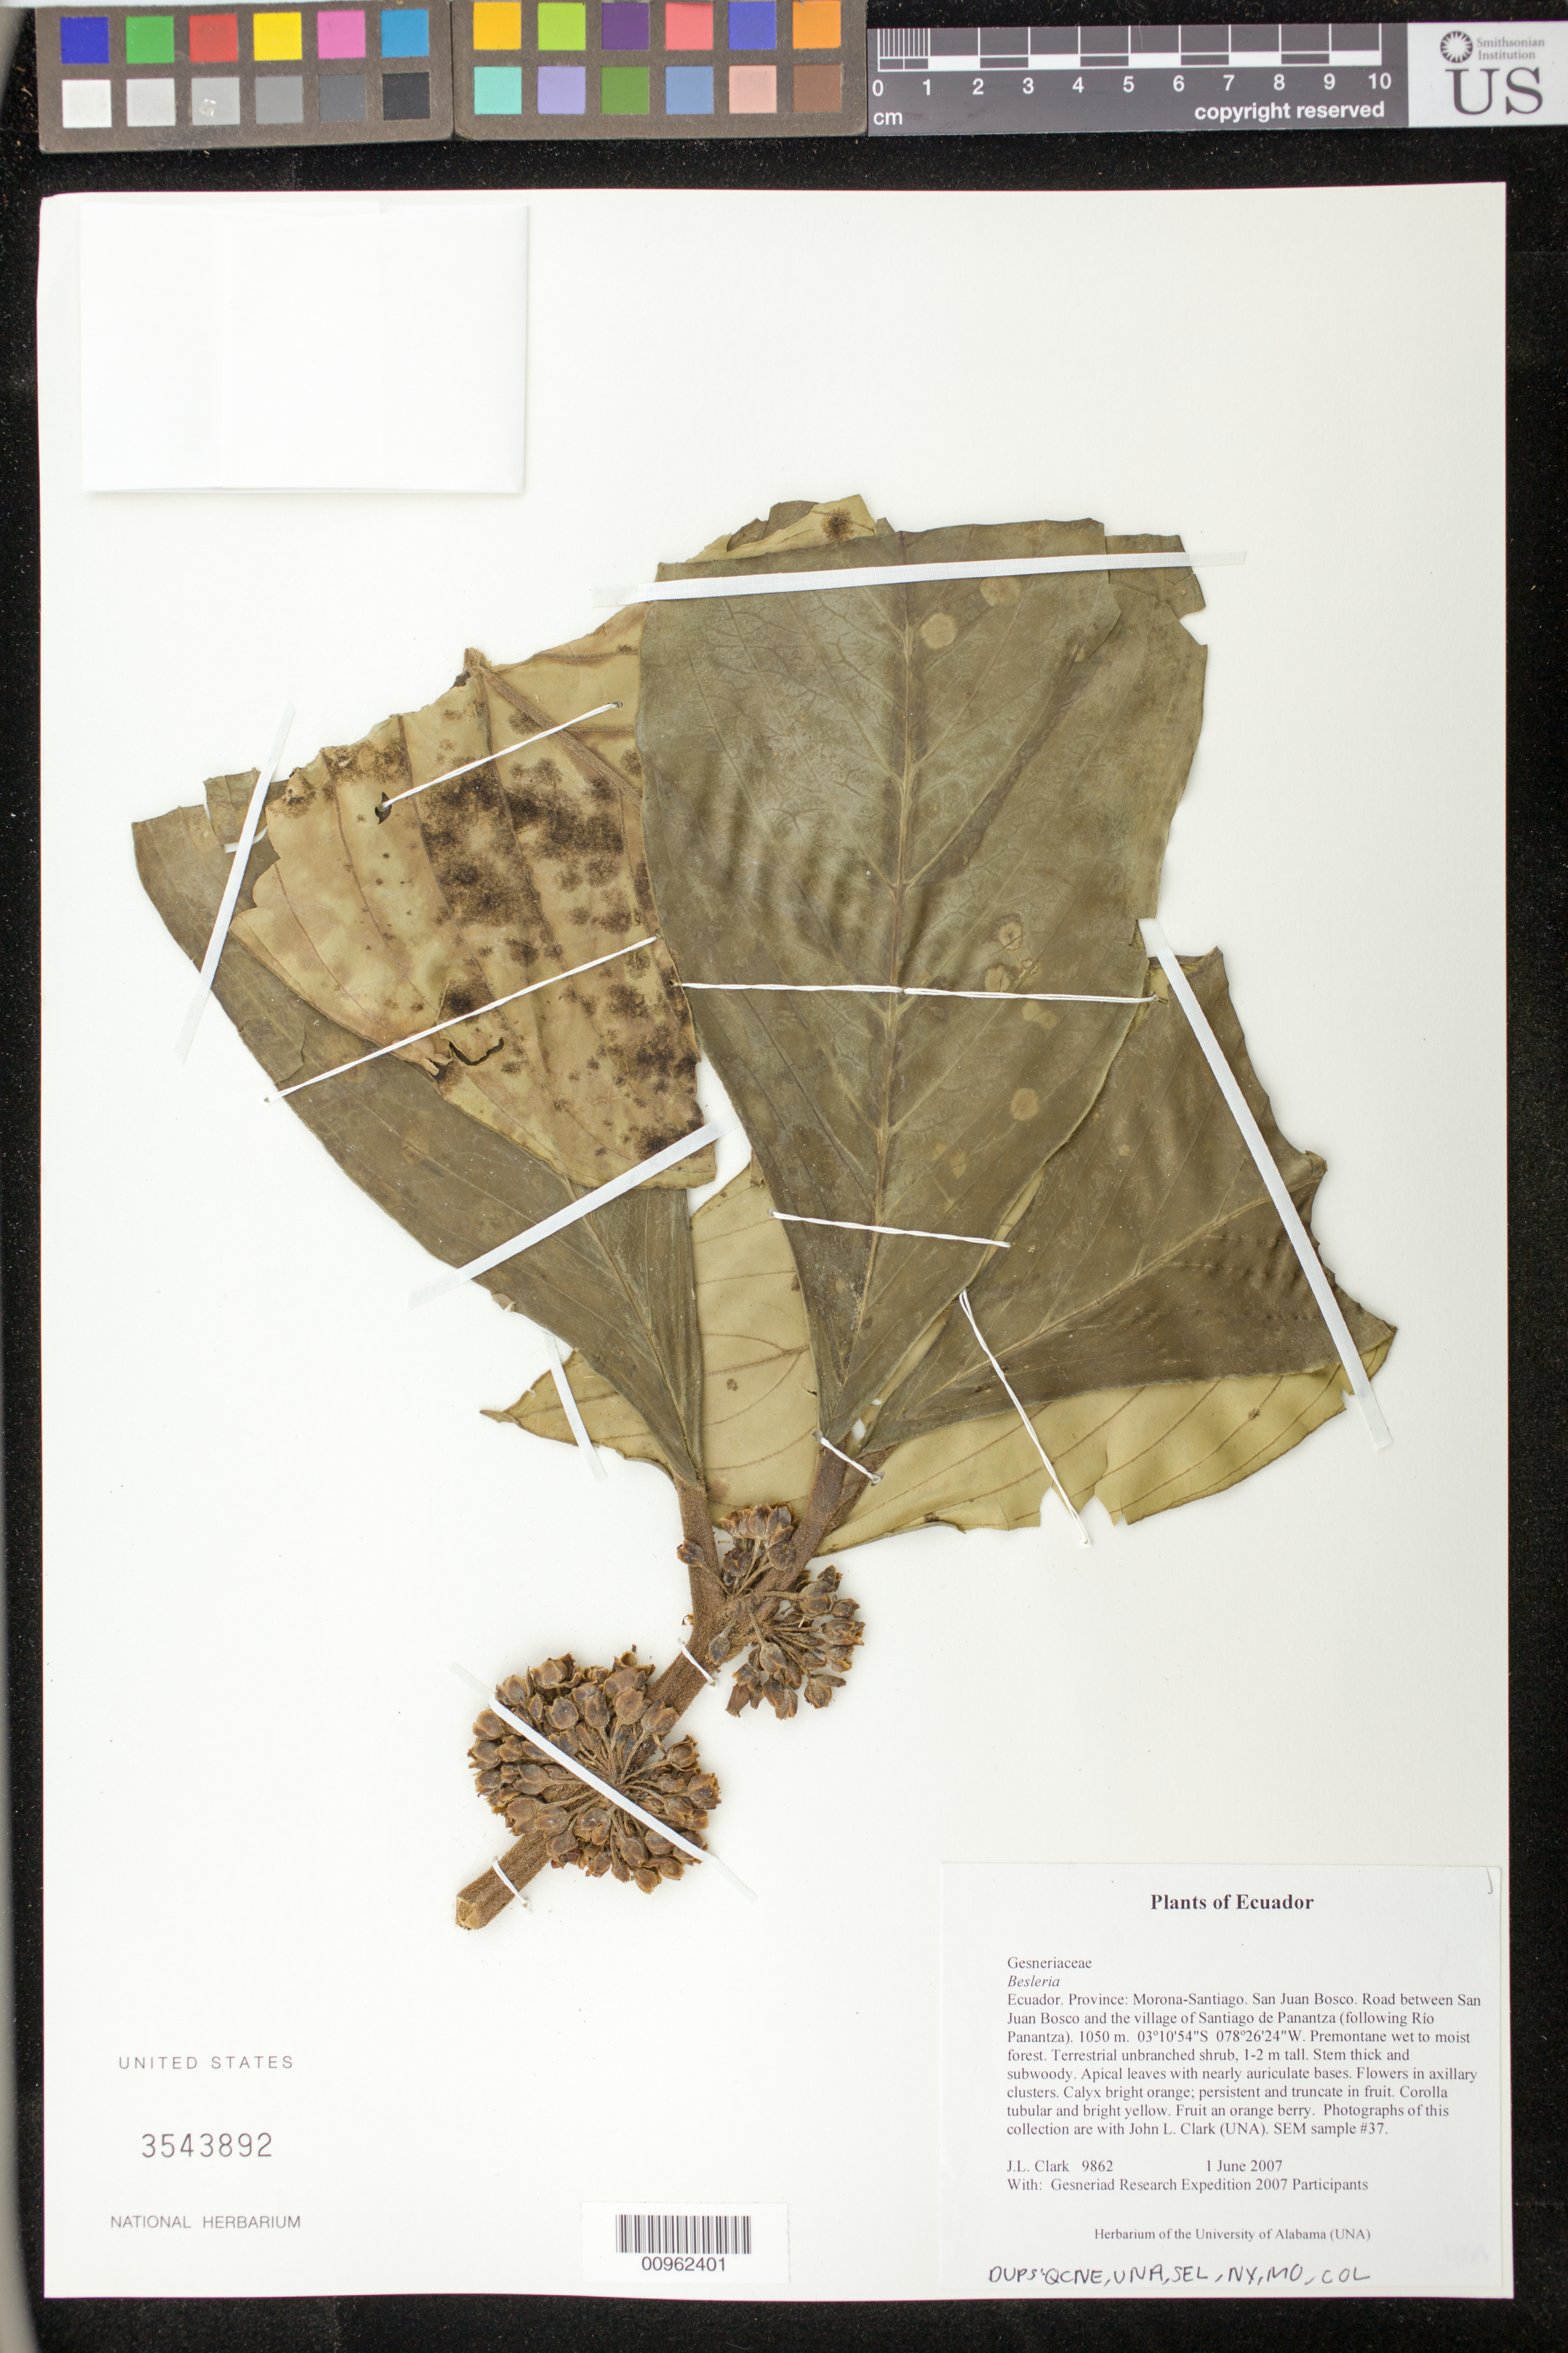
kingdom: Plantae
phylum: Tracheophyta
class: Magnoliopsida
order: Lamiales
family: Gesneriaceae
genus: Besleria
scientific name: Besleria sp.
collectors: J. L. Clark & Gesneriad Research Expedition 2007 Participants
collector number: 9862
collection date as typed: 01 Jun 2007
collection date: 2007-06-01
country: Ecuador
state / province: Morona-Santiago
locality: San Juan Bosco. Road between San Juan Bosco and the village of Santiago de Panantza (following Río Panantza)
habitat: Premontane wet to moist forest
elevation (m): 1050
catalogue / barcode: US 3543892